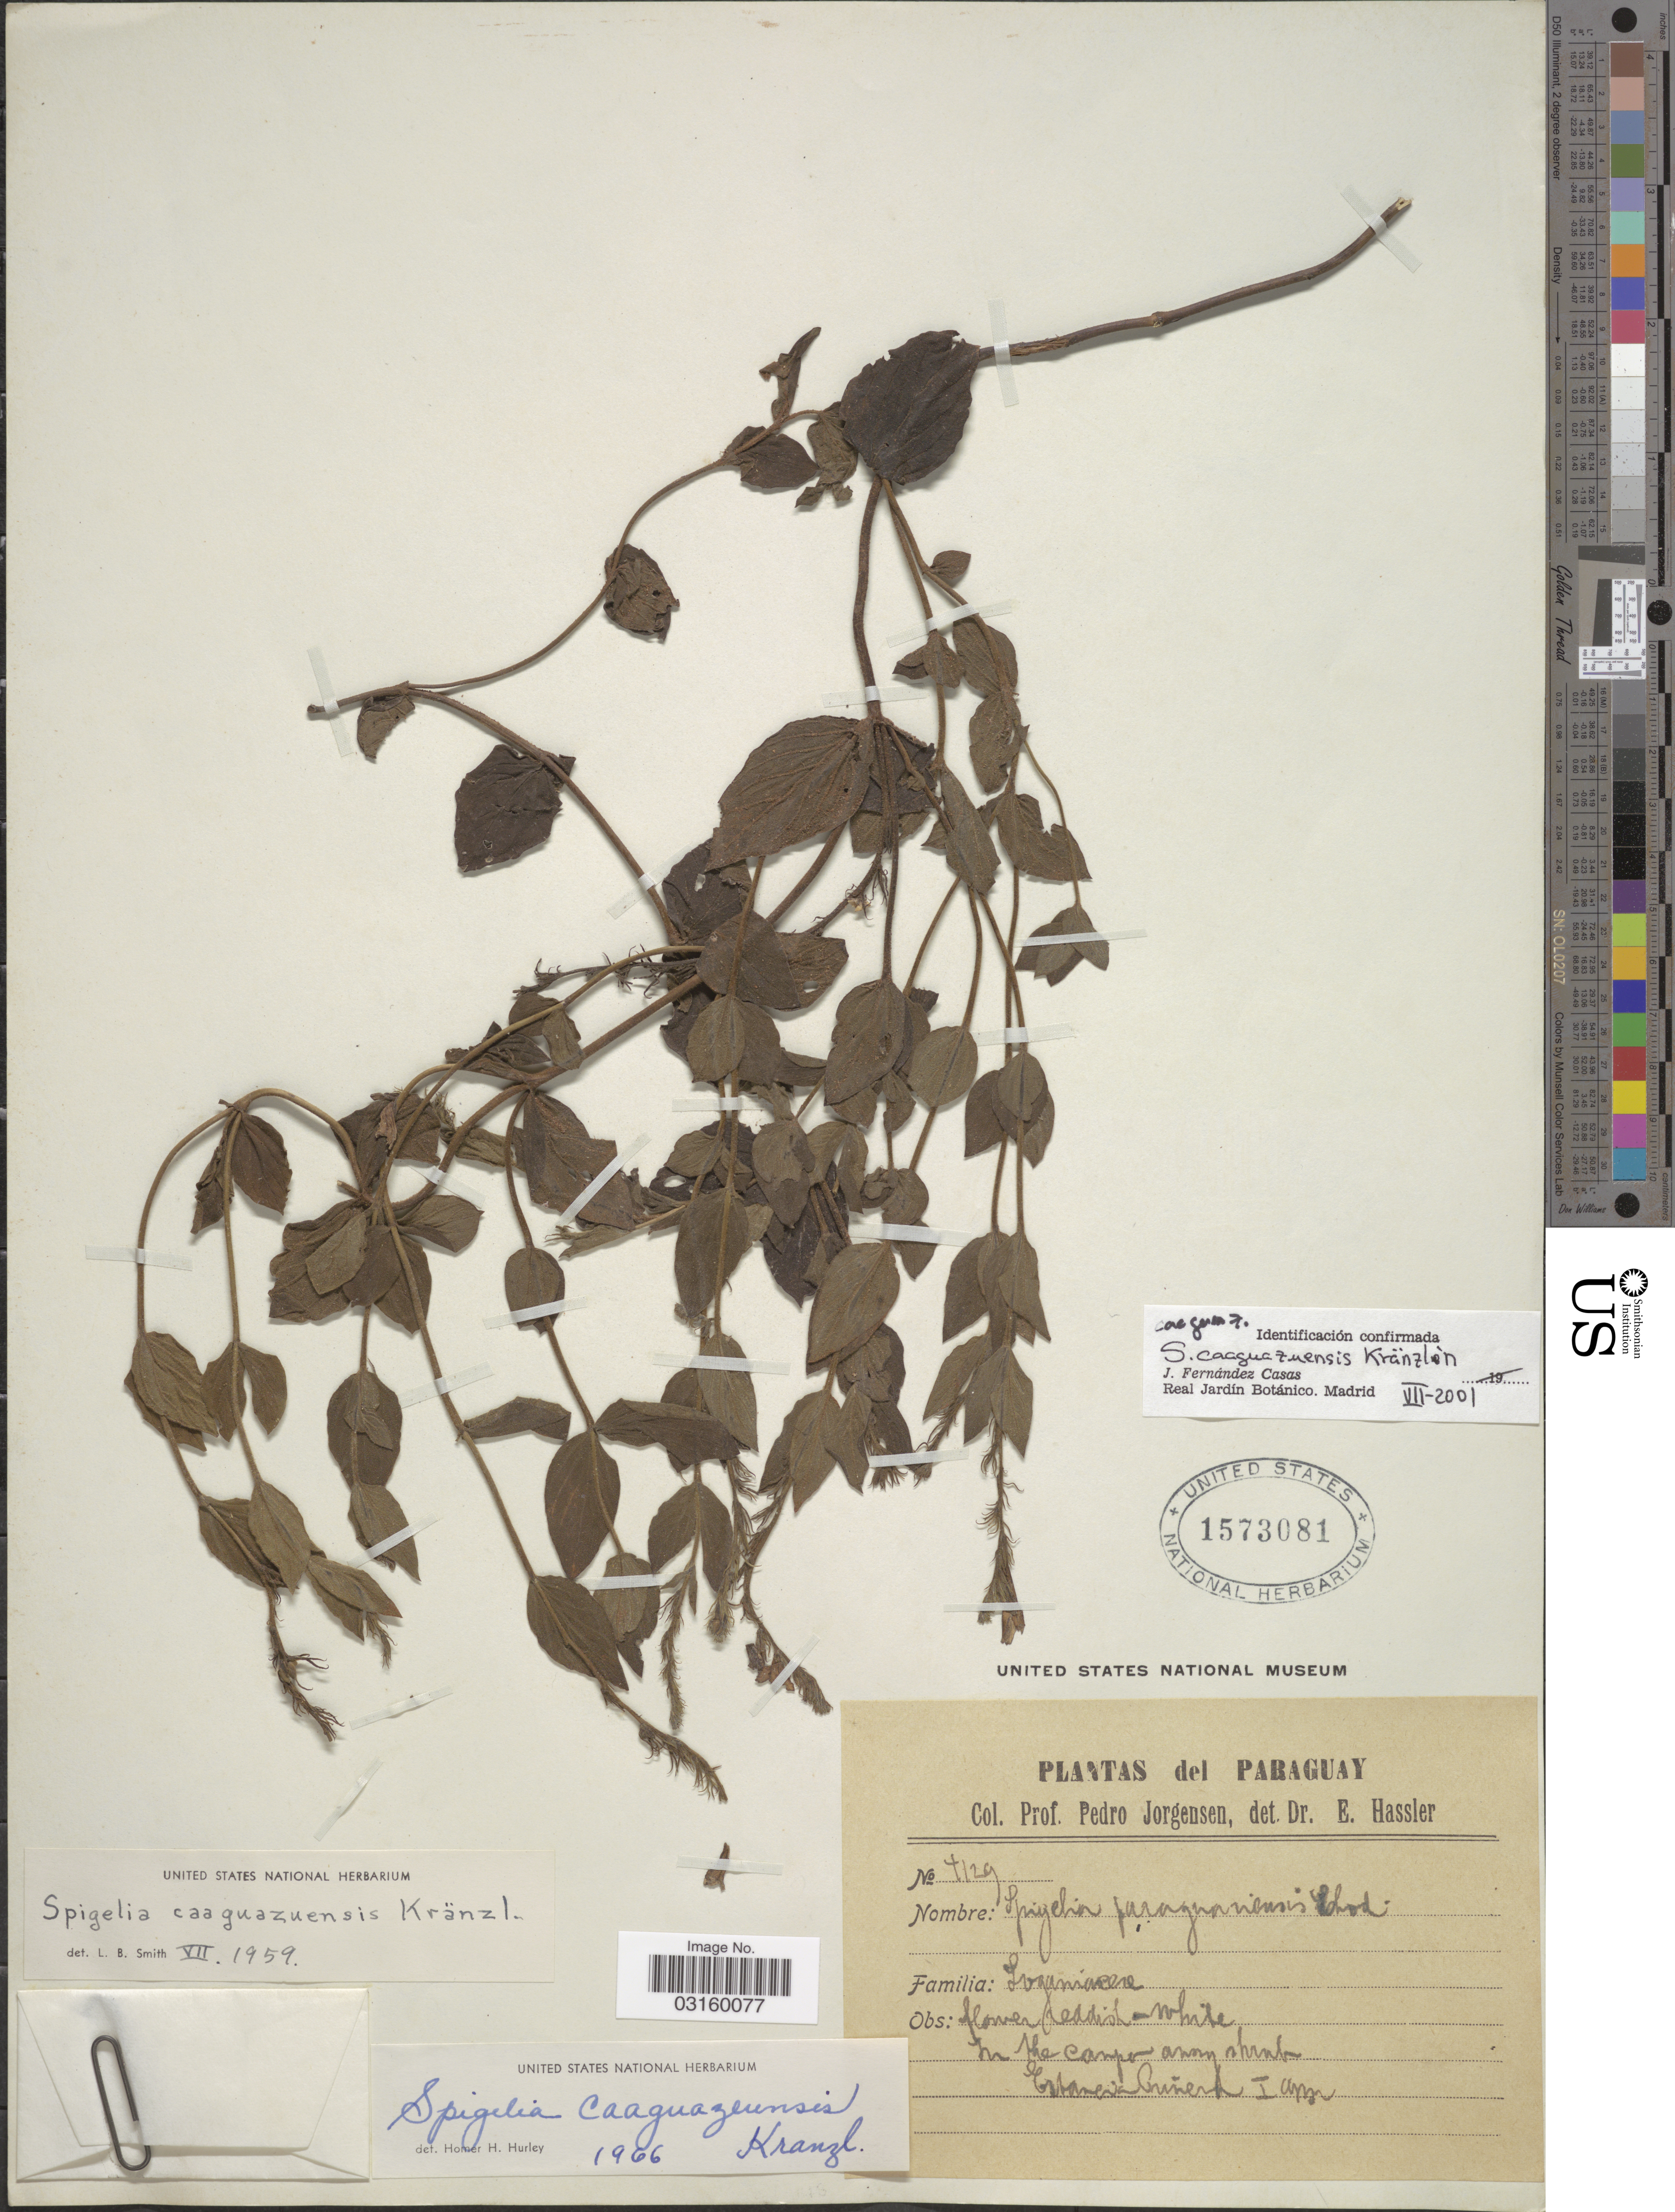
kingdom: Plantae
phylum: Tracheophyta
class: Magnoliopsida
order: Gentianales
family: Loganiaceae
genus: Spigelia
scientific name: Spigelia caaguazuensis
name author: Kraenzl.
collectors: P. Jörgensen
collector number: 4129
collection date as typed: Transcribed d/m/y: /4/1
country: Paraguay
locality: Estancia [interpreted] Guñera [interpreted].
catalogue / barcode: US 1573081